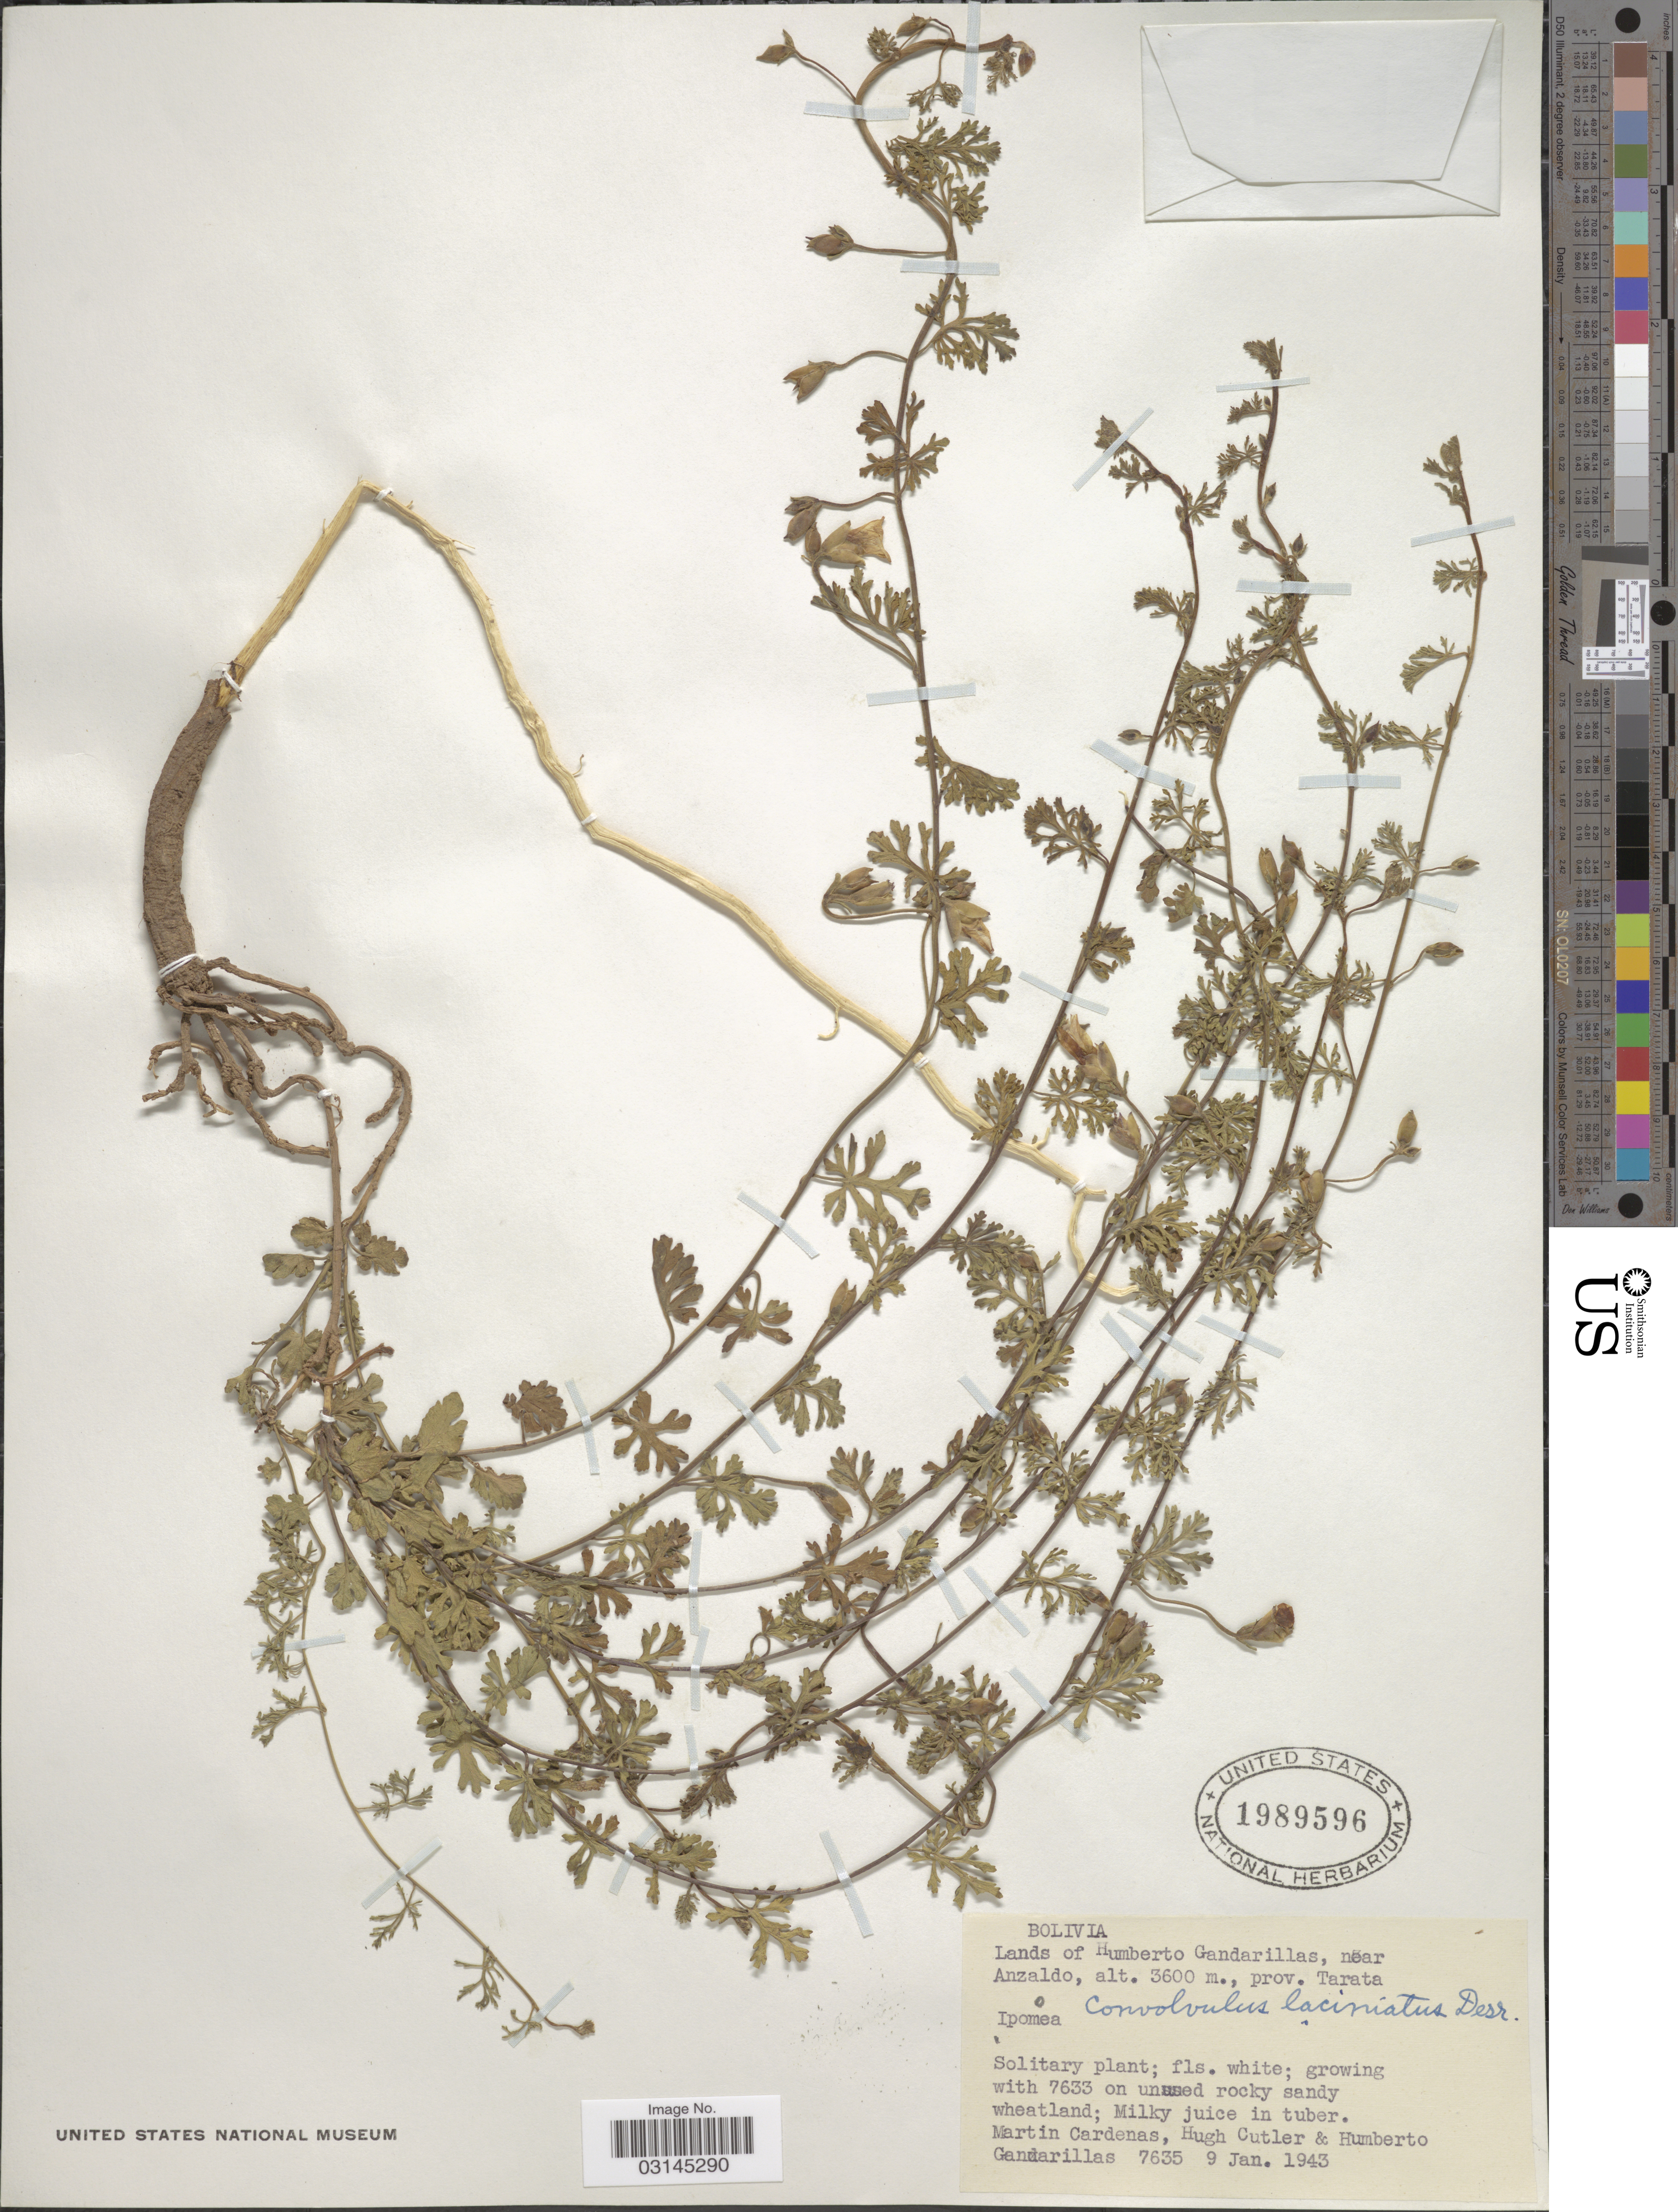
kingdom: Plantae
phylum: Tracheophyta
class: Magnoliopsida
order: Solanales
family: Convolvulaceae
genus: Convolvulus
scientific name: Convolvulus laciniatus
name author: Desr.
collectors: M. Cárdenas, H. C. Cutler & H. Gandarillas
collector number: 7635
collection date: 1943-01-09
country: Bolivia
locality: Lands of Humberto Gandarillas, near Anzaldo, prov. Tarata.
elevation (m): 3600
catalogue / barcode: US 1989596